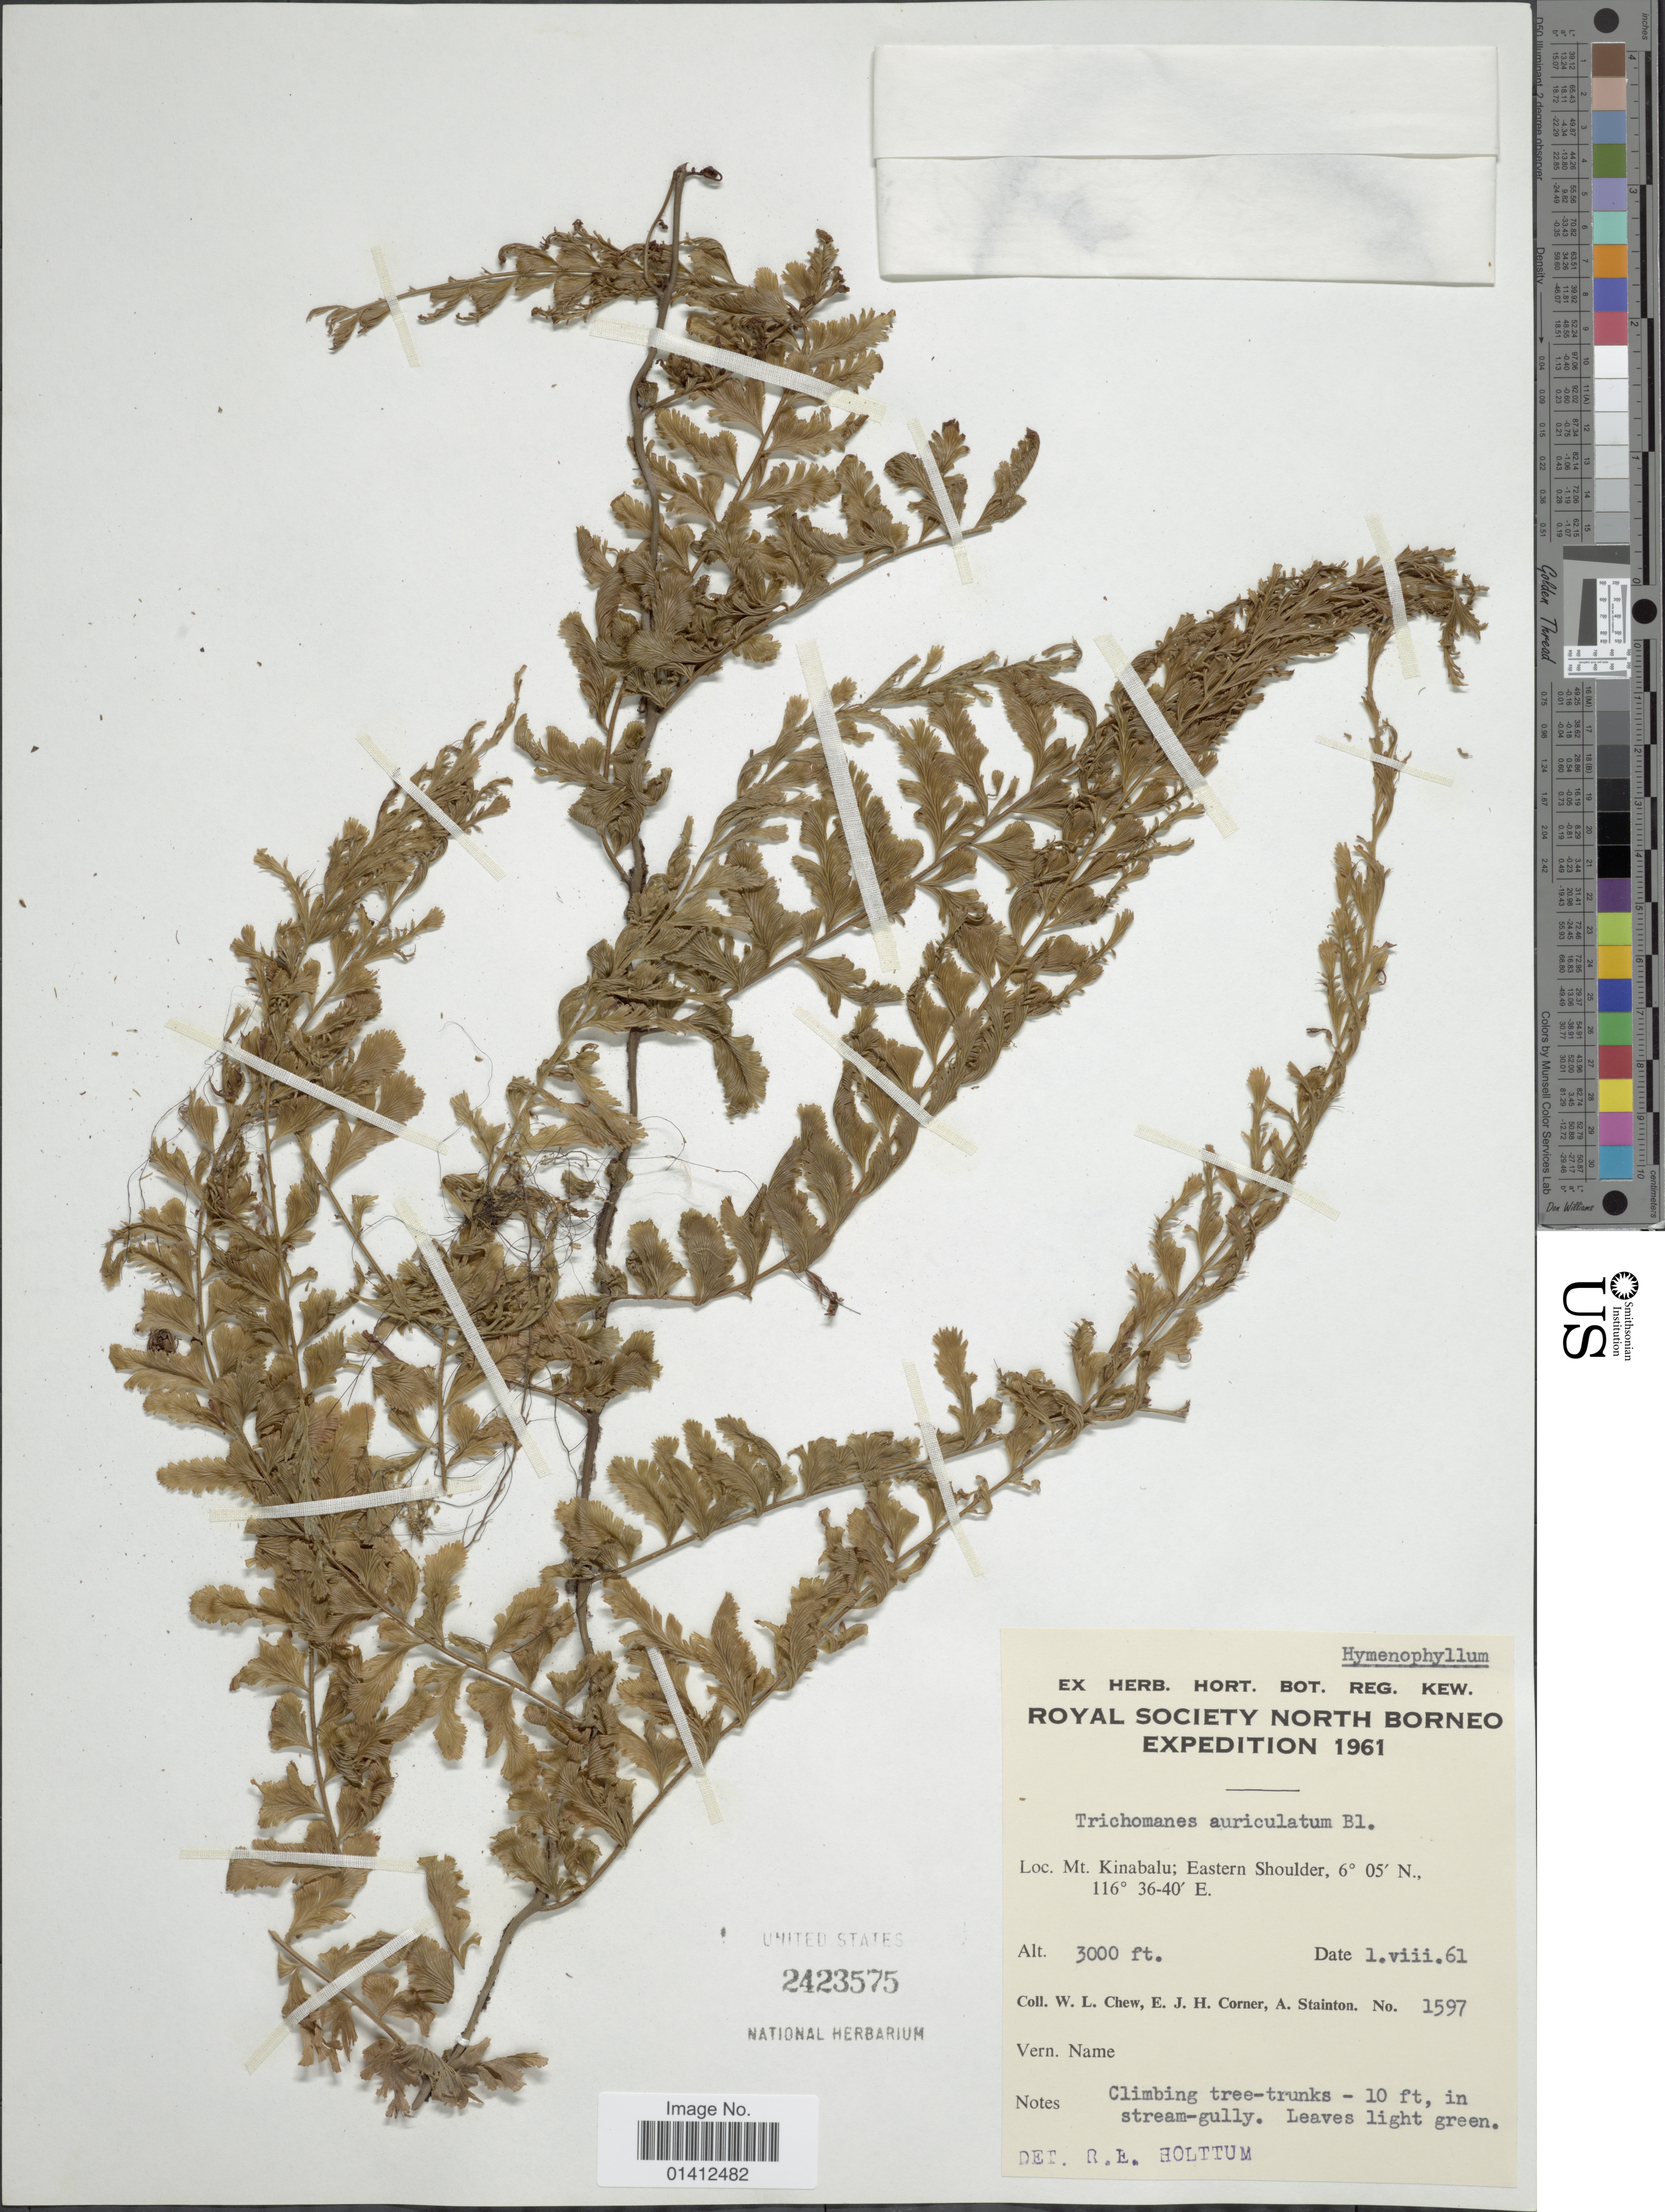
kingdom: Plantae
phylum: Tracheophyta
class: Polypodiopsida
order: Hymenophyllales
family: Hymenophyllaceae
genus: Vandenboschia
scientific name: Vandenboschia auriculata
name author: (Blume) Copel.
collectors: W. Chew, E. Corner & A. Stainton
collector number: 1597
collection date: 1961-08-01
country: Malaysia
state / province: Sabah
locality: Mt Kinabalu; eastern Shoulder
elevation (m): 914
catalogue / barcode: US 2423575